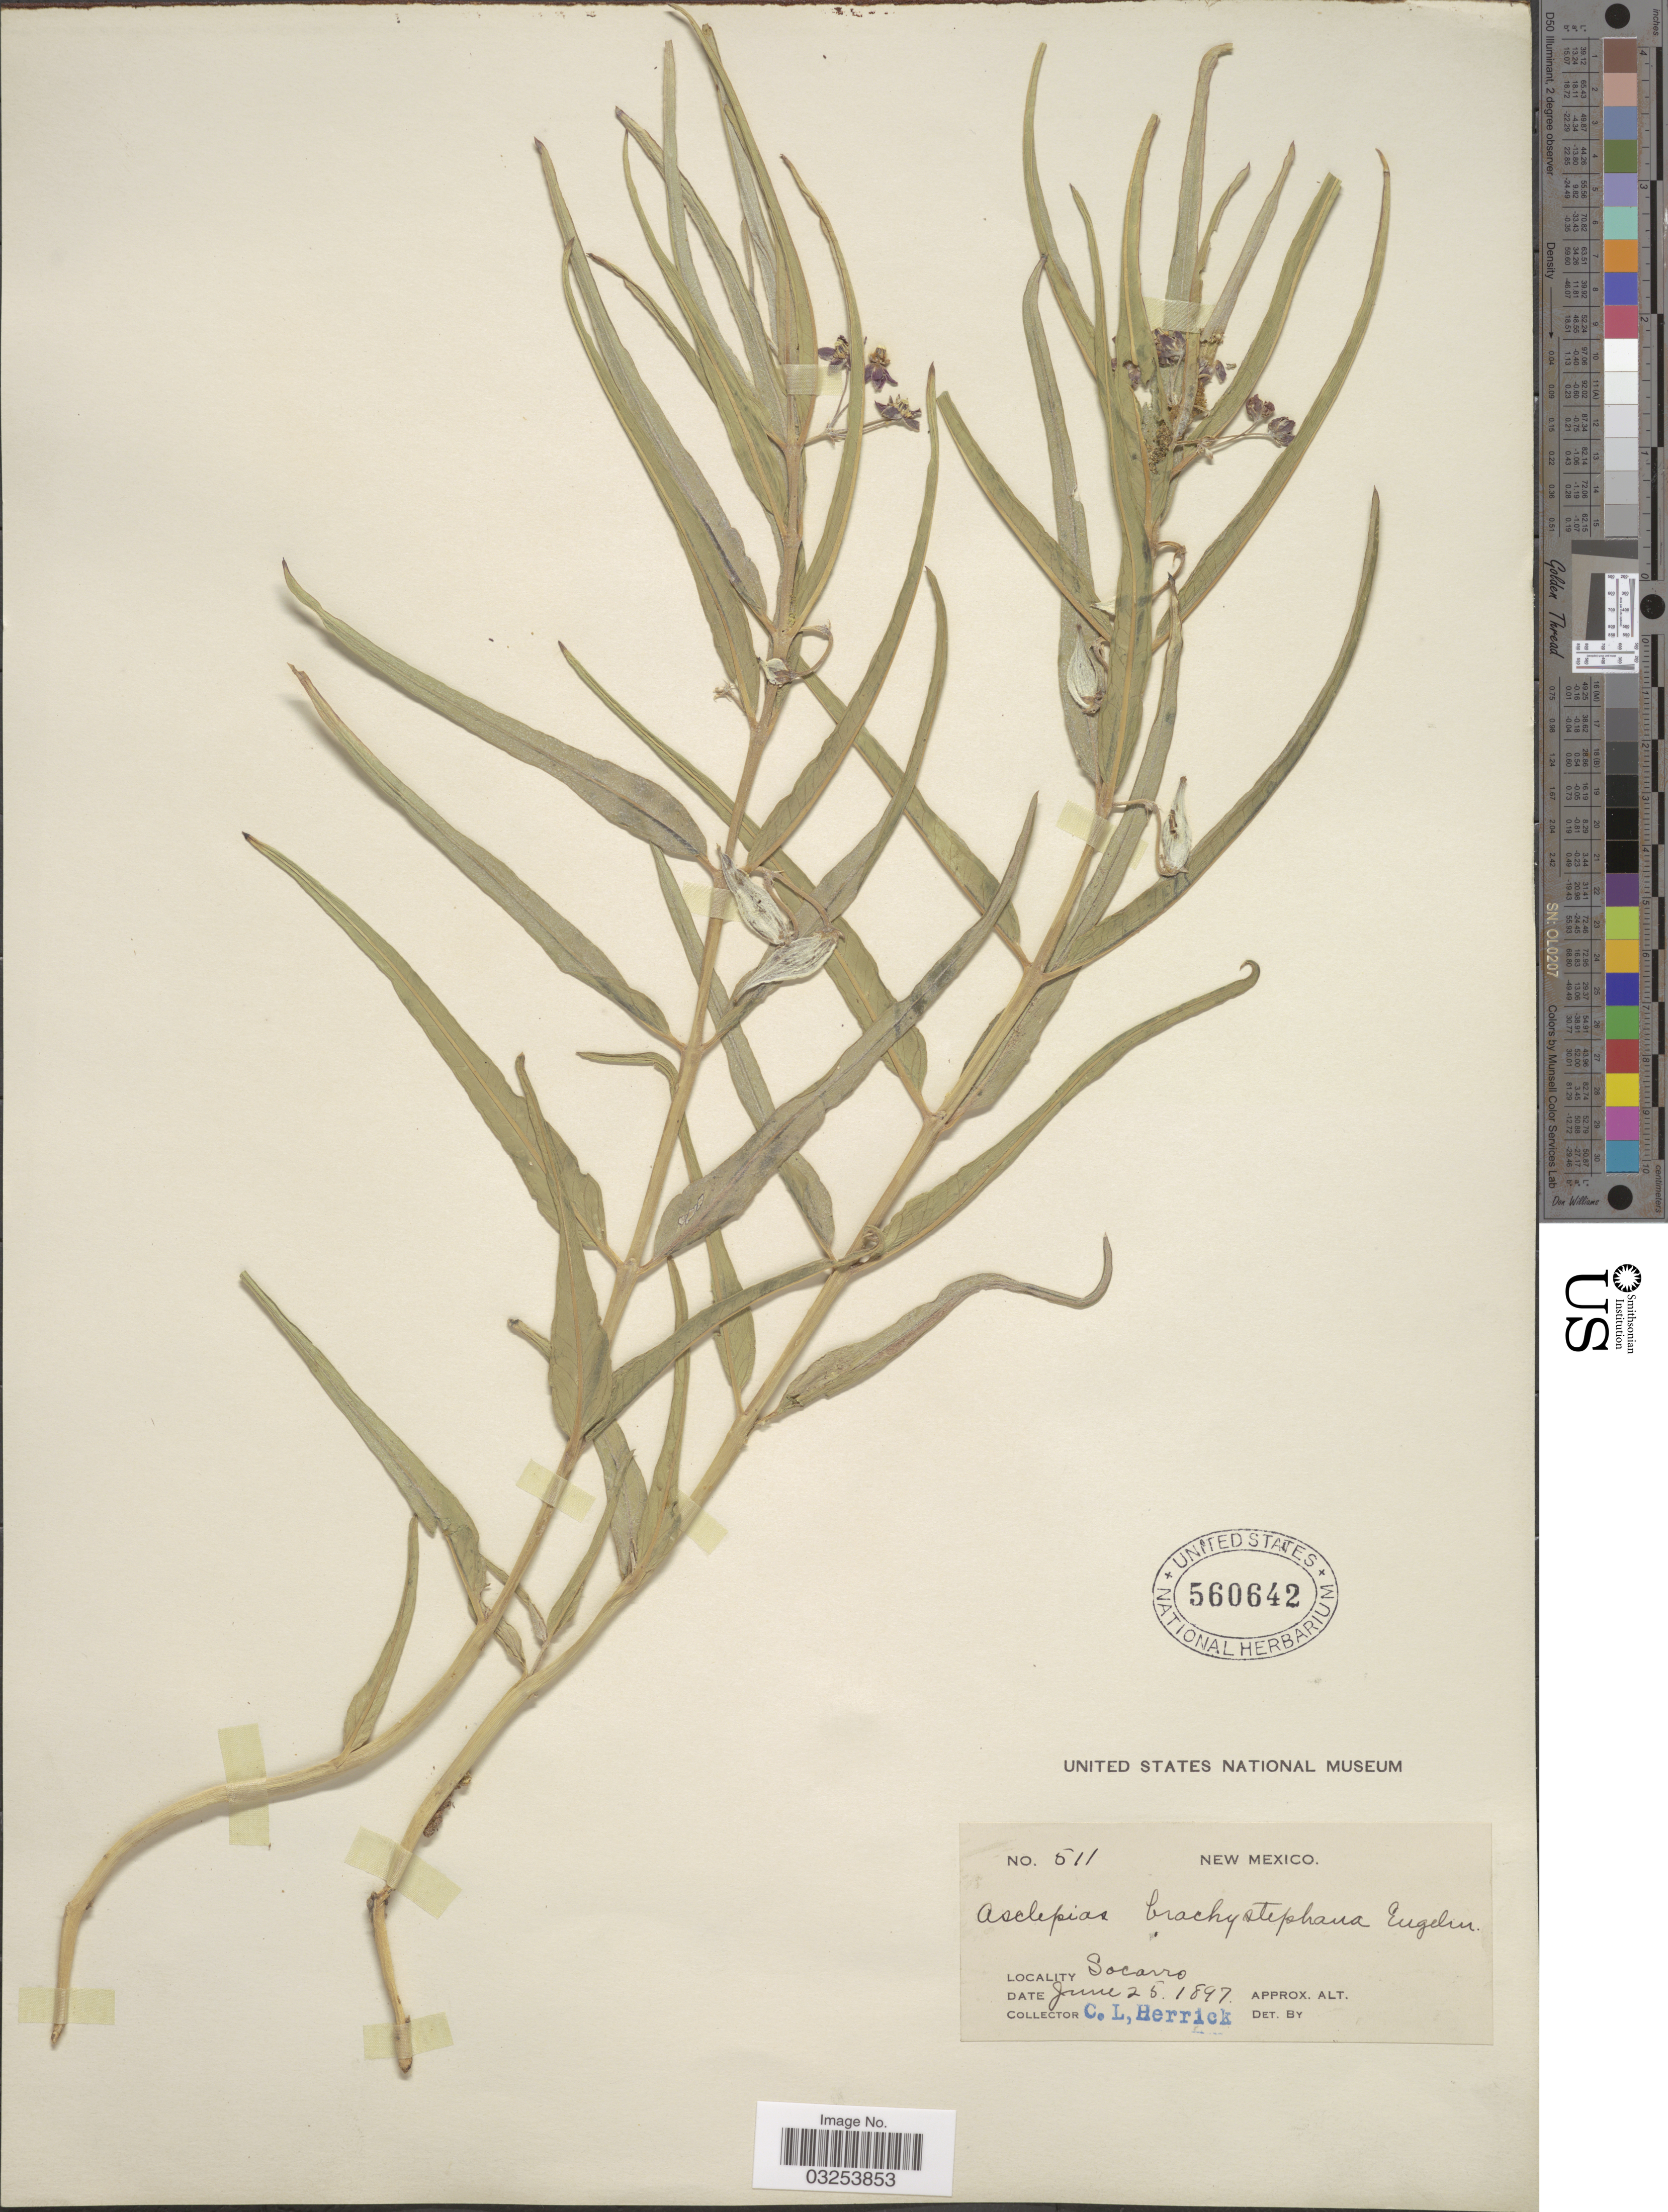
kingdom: Plantae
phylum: Tracheophyta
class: Magnoliopsida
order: Gentianales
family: Apocynaceae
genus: Asclepias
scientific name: Asclepias brachystephana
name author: Engelm. ex Torr.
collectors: C. Herrick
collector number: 511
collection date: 1897-06-25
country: United States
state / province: New Mexico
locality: Socorro.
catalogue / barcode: US 560642